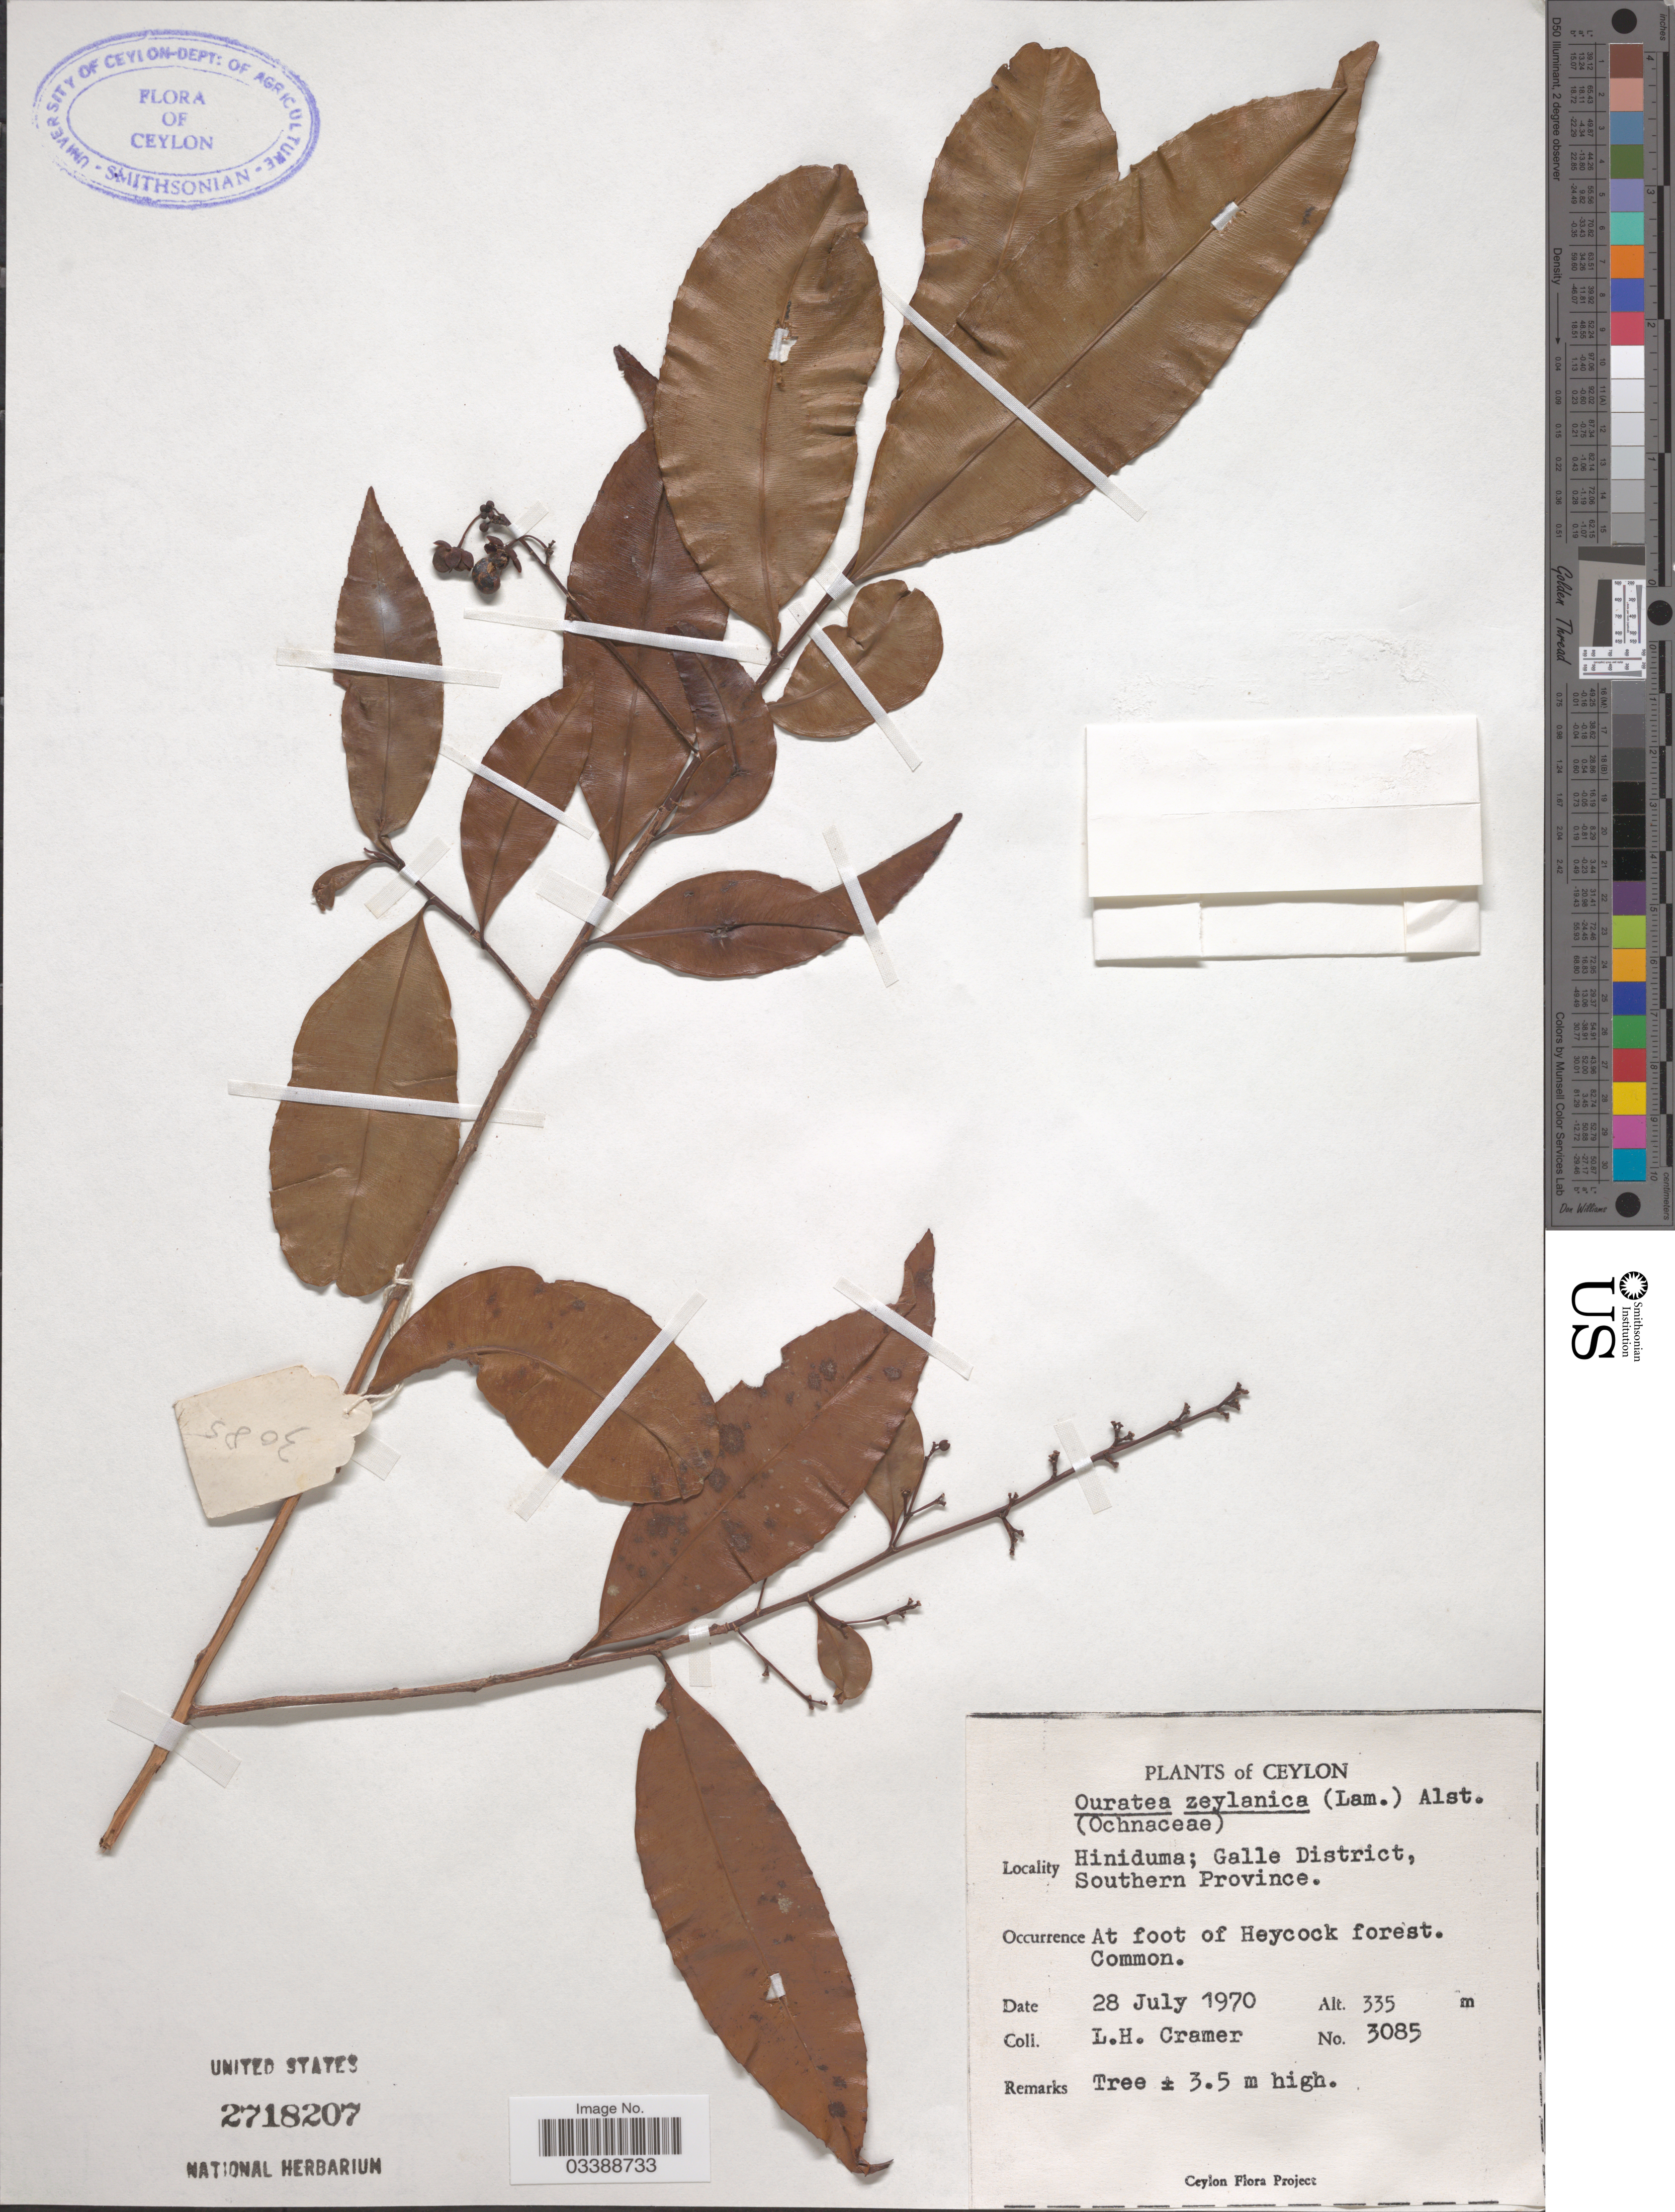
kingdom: Plantae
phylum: Tracheophyta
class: Magnoliopsida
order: Malpighiales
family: Ochnaceae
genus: Campylospermum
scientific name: Campylospermum serratum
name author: (Gaertn.) Bittrich & M.C.E. Amaral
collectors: L. H. Cramer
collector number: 3085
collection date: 1970-07-28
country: Sri Lanka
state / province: Southern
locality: Ceylon. Hiniduma; Galle District. At foot of Heycock forest.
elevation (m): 335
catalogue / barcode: US 2718207